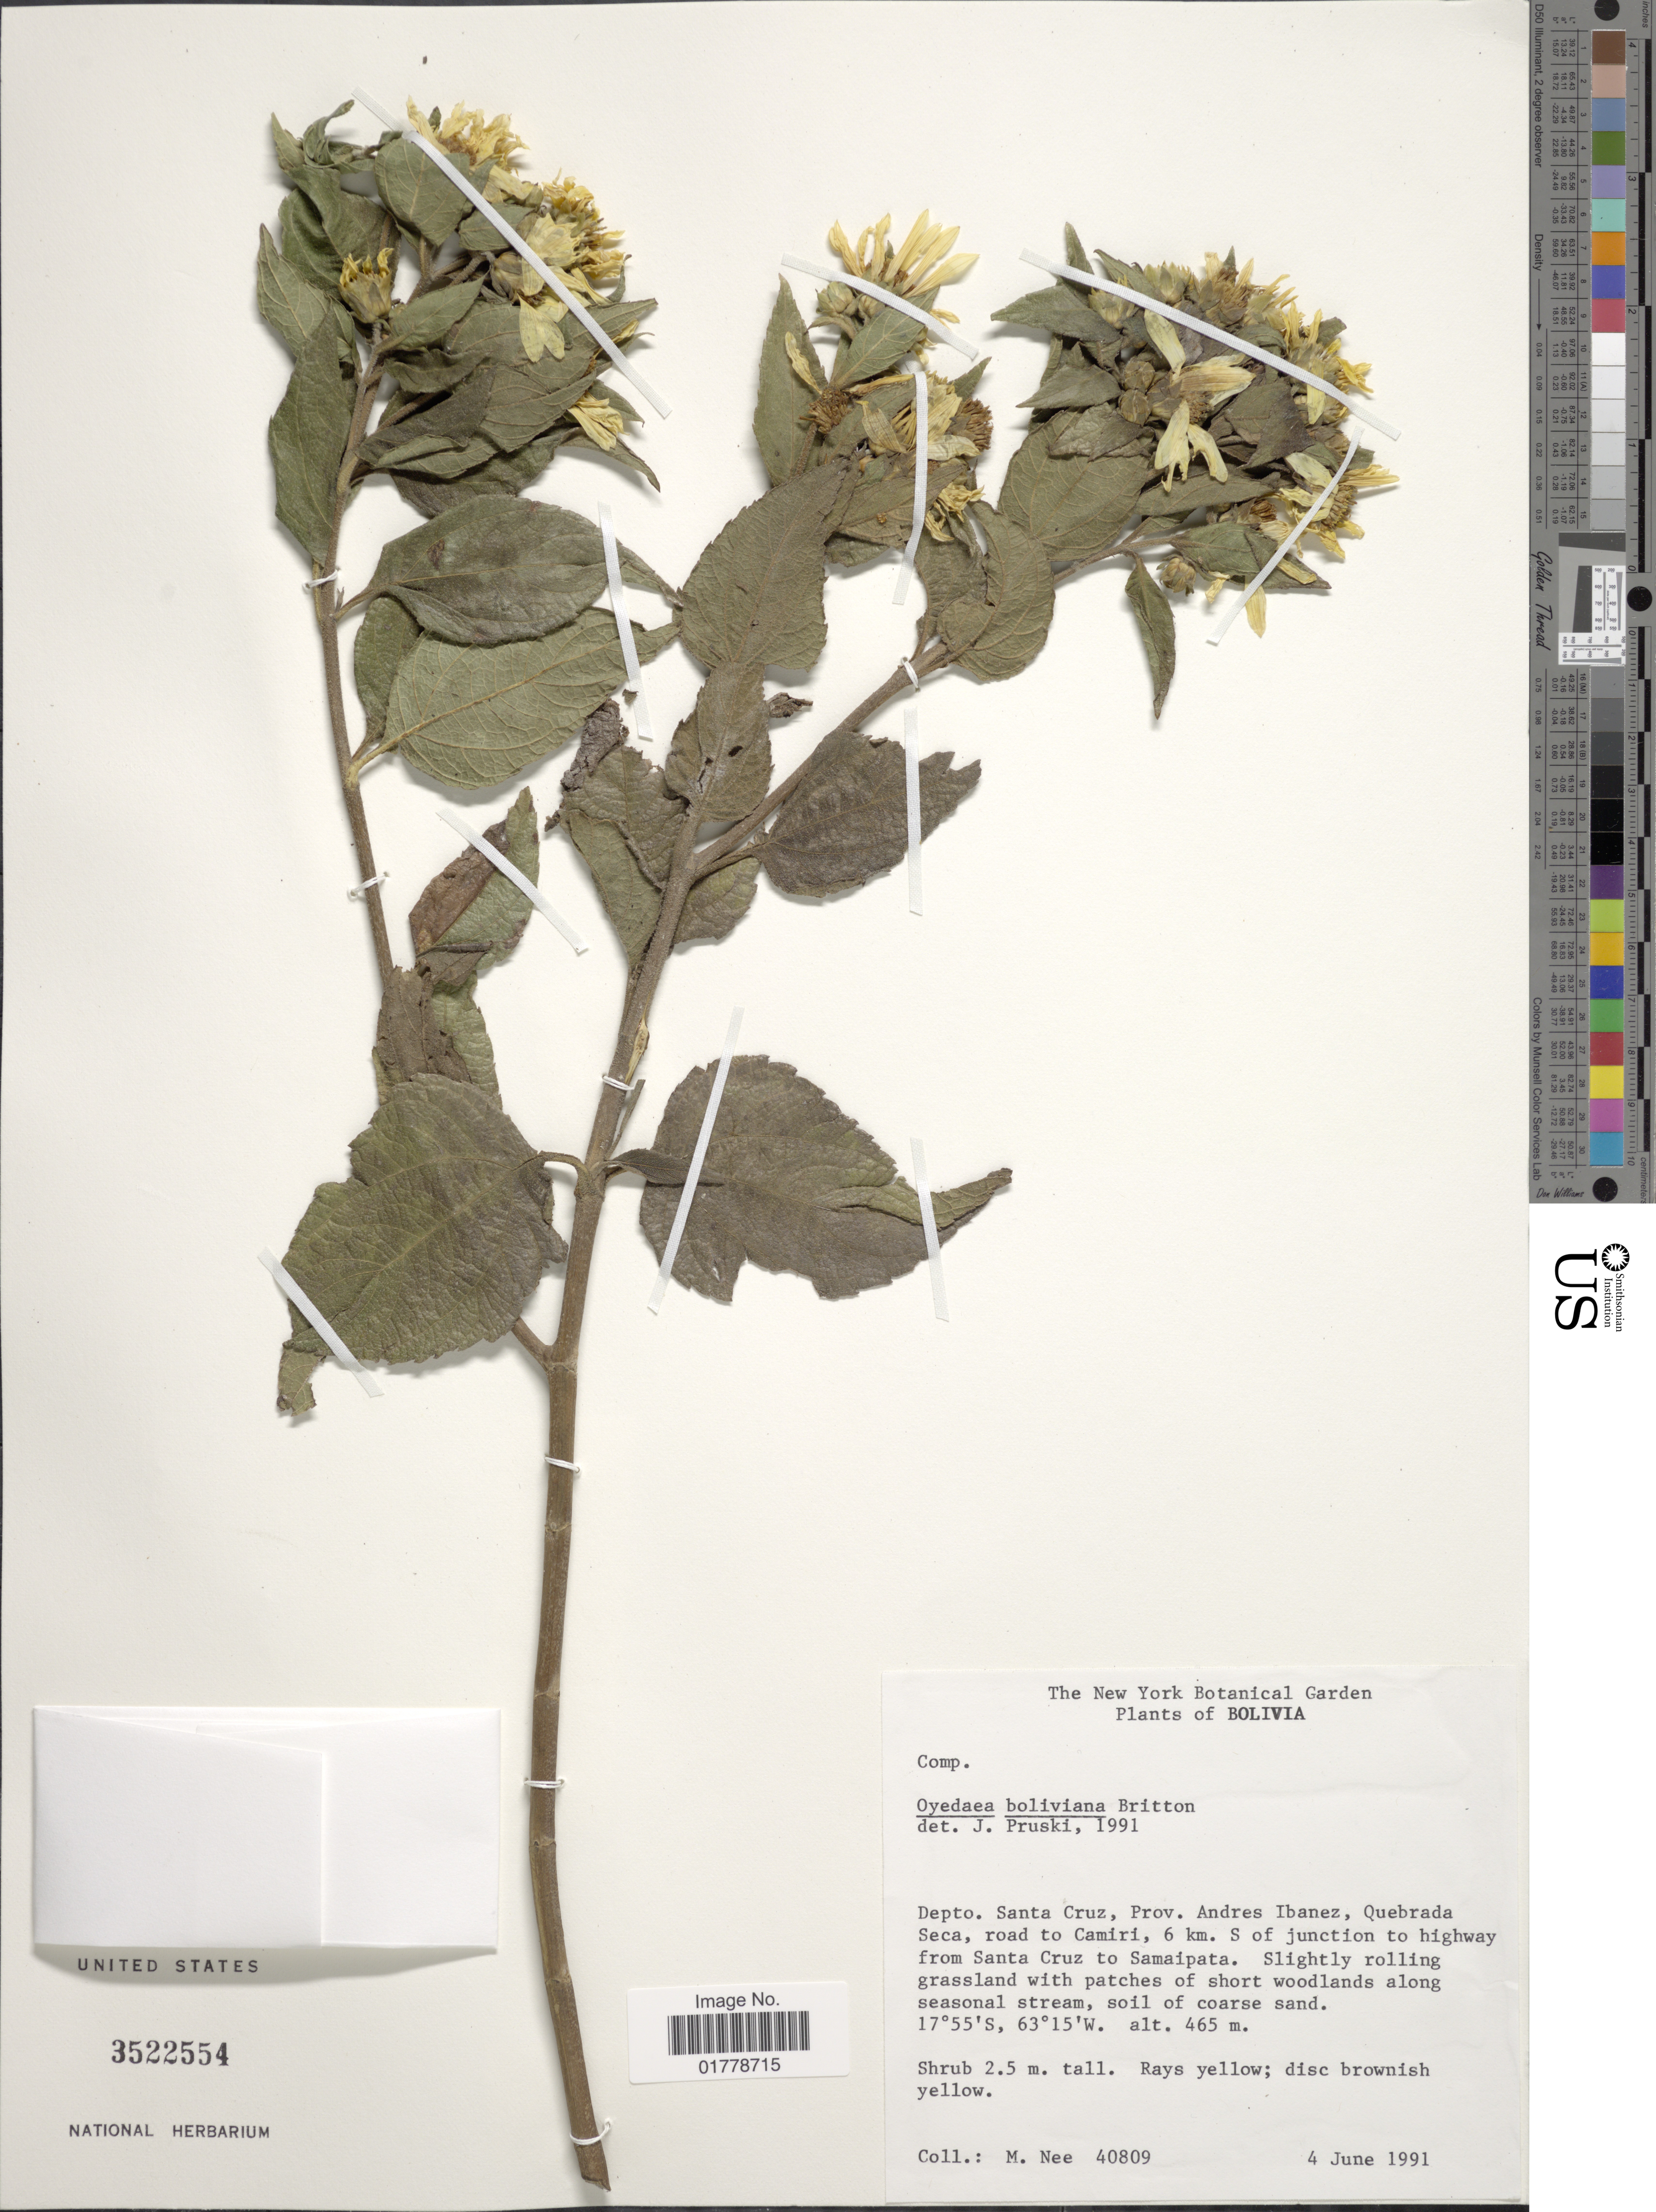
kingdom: Plantae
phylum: Tracheophyta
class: Magnoliopsida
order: Asterales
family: Asteraceae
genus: Oyedaea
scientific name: Oyedaea boliviana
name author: Britton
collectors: M. Nee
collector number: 40809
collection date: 1991-06-04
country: Bolivia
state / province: Santa Cruz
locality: Depto. Santa Cruz, Prov. Andres Ibanez, Quebrada Seca, road to Camiri, 6 km. S of junction to highway from Santa Cruz to Samaipata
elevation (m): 465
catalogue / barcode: US 3522554